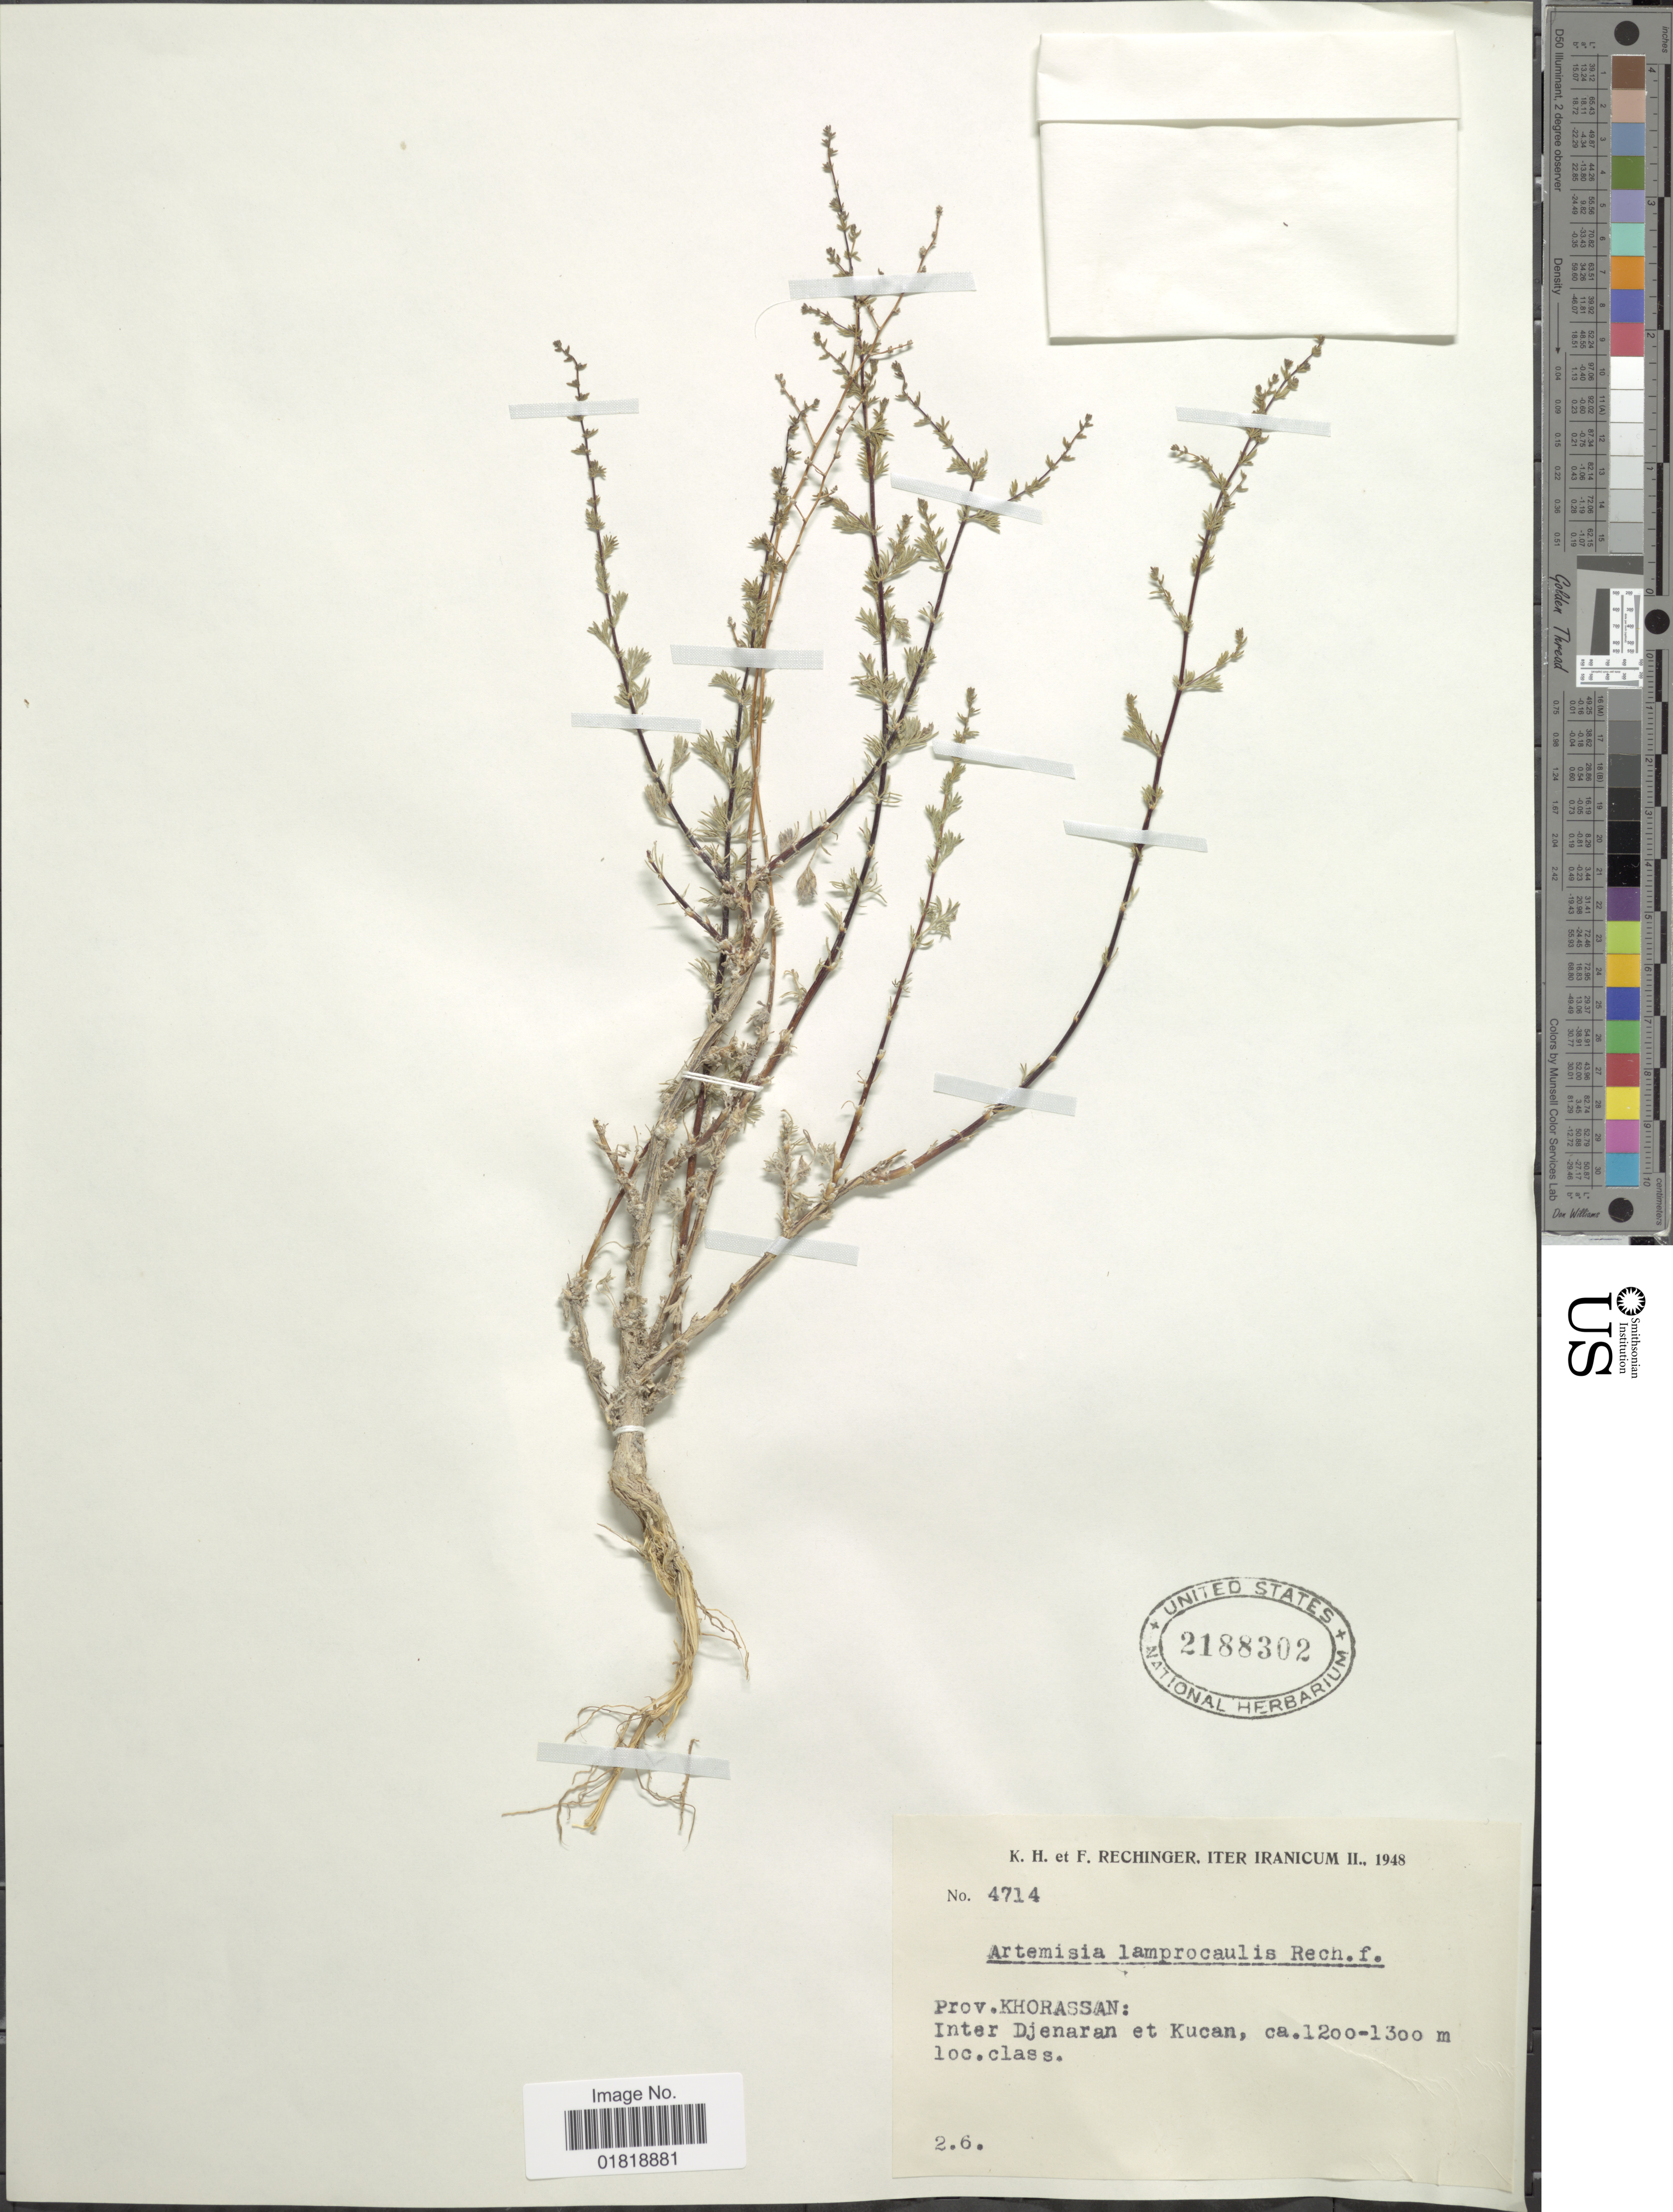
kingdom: Plantae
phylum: Tracheophyta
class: Magnoliopsida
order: Asterales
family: Asteraceae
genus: Artemisia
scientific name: Artemisia lamprocaulos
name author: Rech. f.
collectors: K. H. Rechinger & F. Rechinger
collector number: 4714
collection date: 1948-06-02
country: Iran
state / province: Khorasan [obsolete]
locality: Inter Djearan et Kucan, loc. class.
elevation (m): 1200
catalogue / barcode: US 2188302